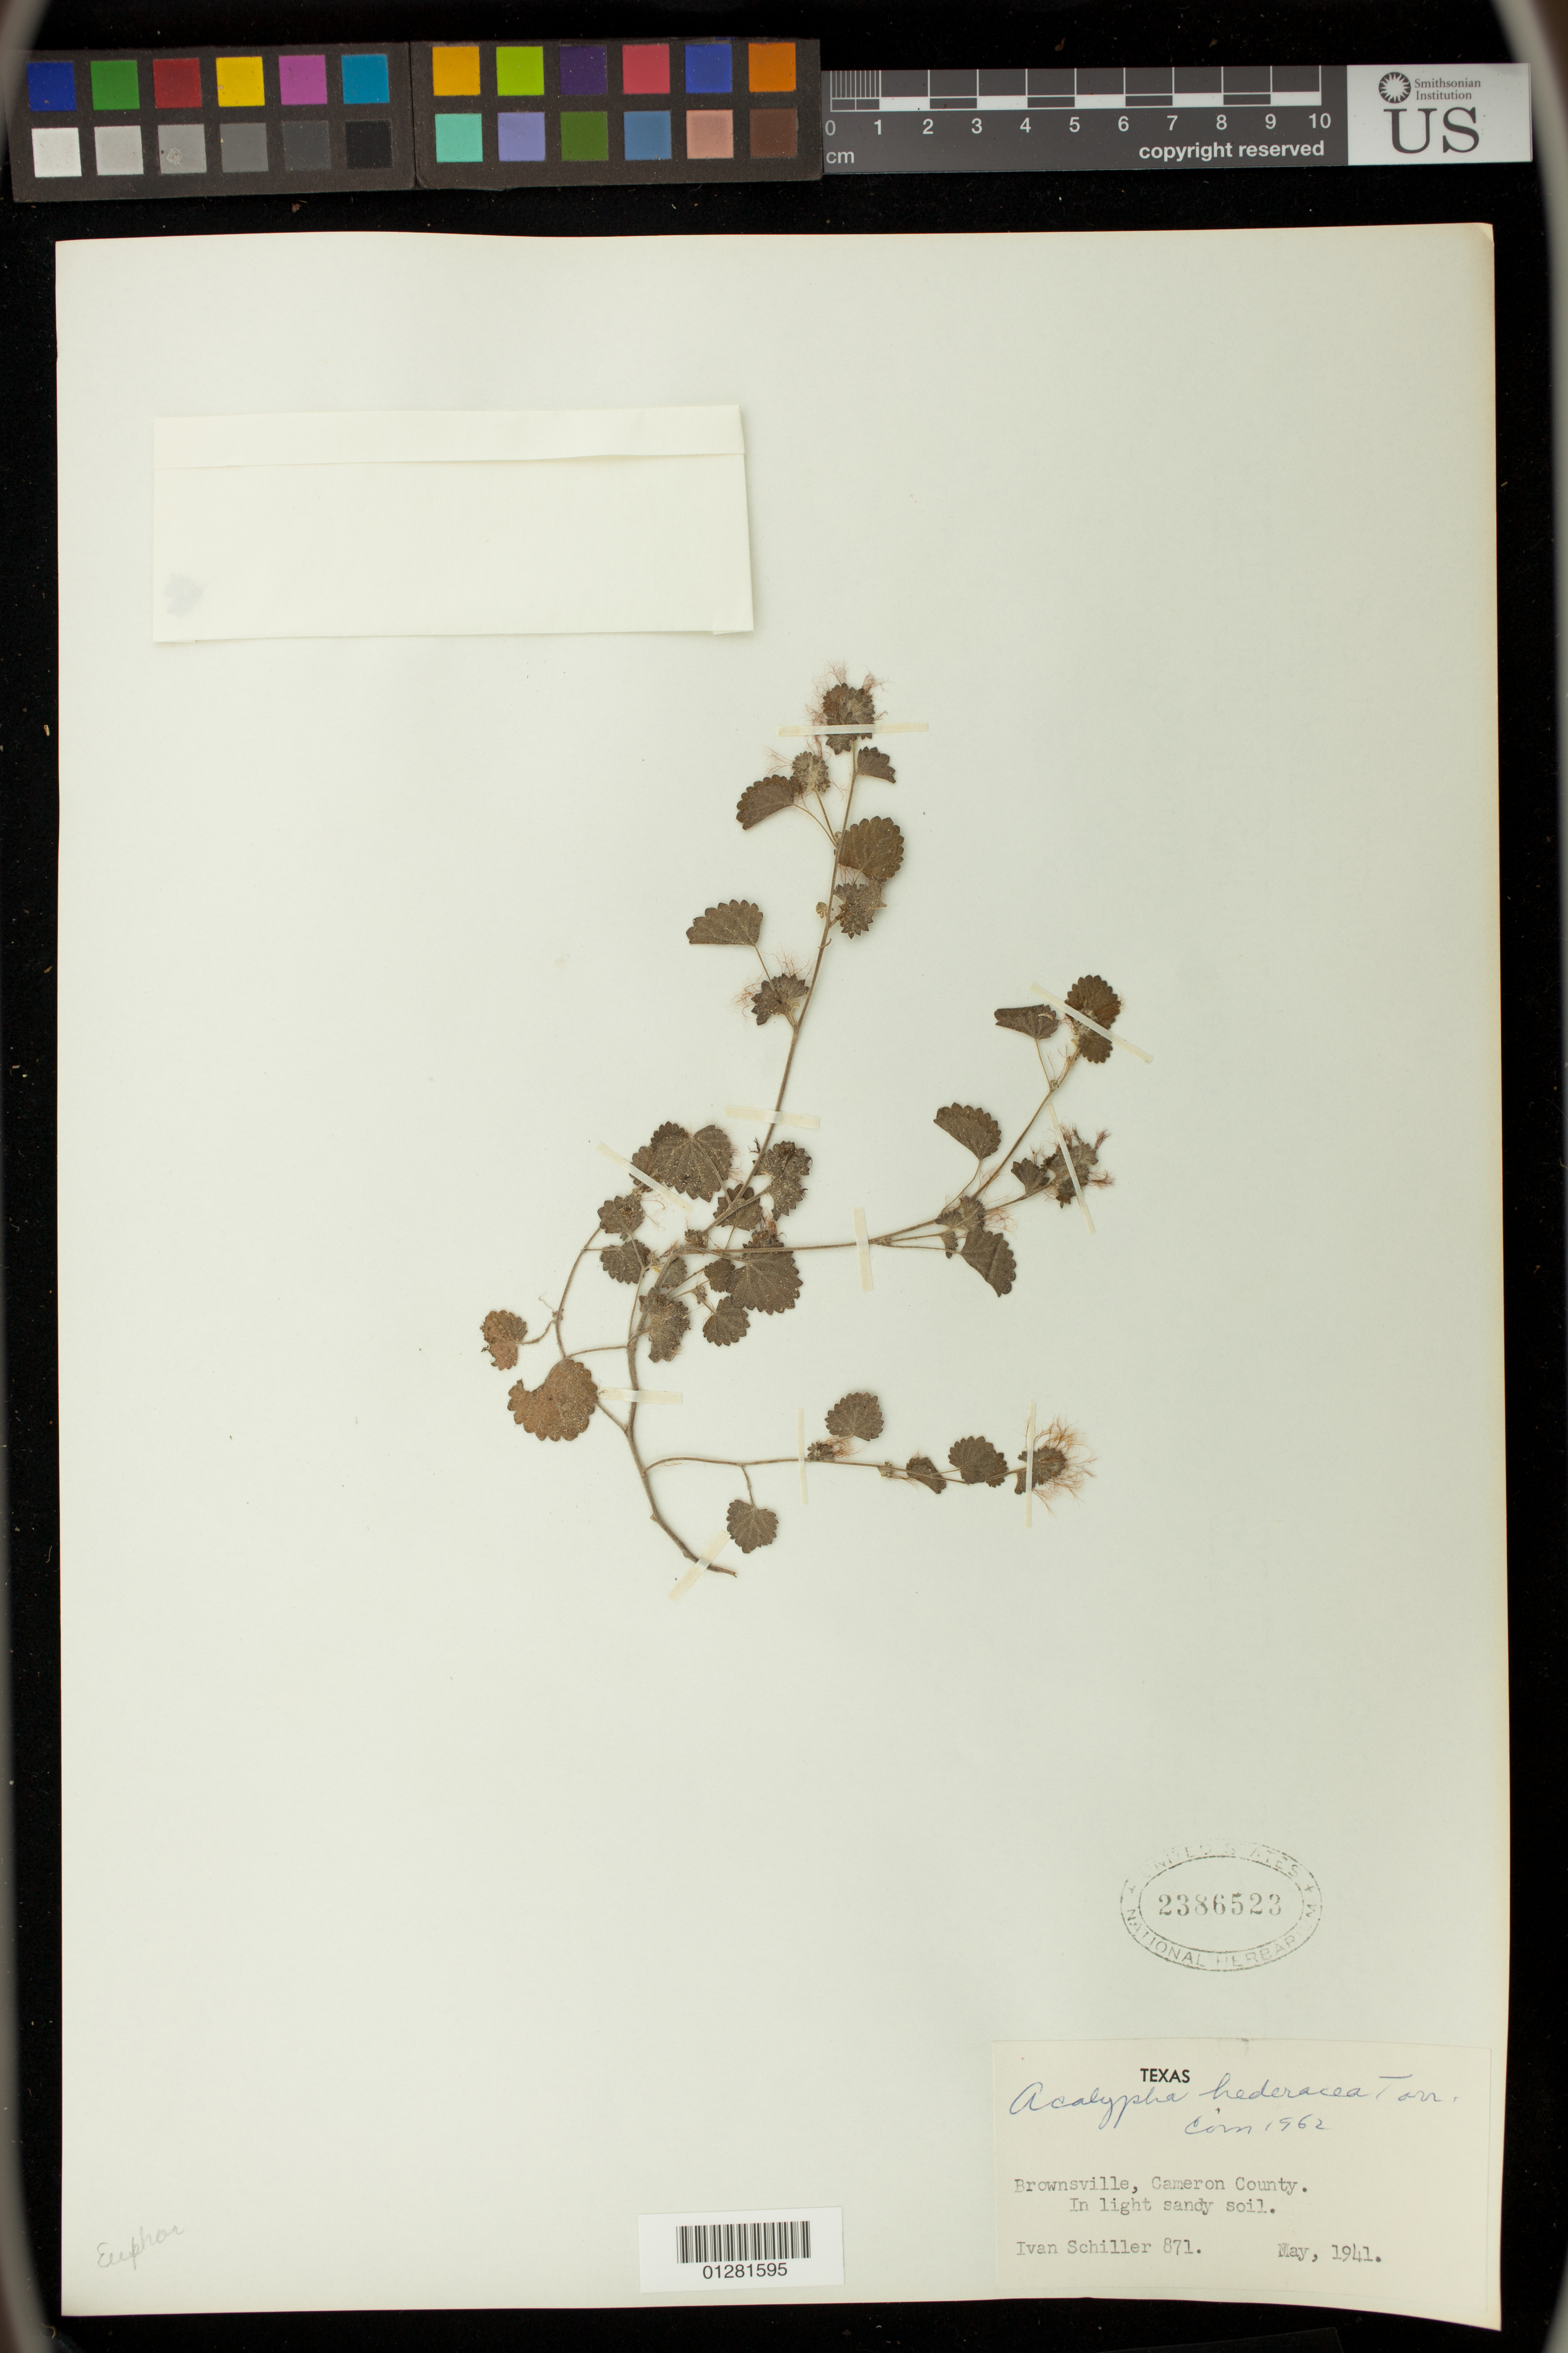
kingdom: Plantae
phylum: Tracheophyta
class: Magnoliopsida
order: Malpighiales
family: Euphorbiaceae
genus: Acalypha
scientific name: Acalypha hederacea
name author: Torr.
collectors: I. Schiller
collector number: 871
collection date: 1941-05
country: United States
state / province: Texas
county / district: Cameron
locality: Brownsville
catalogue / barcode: US 2386523